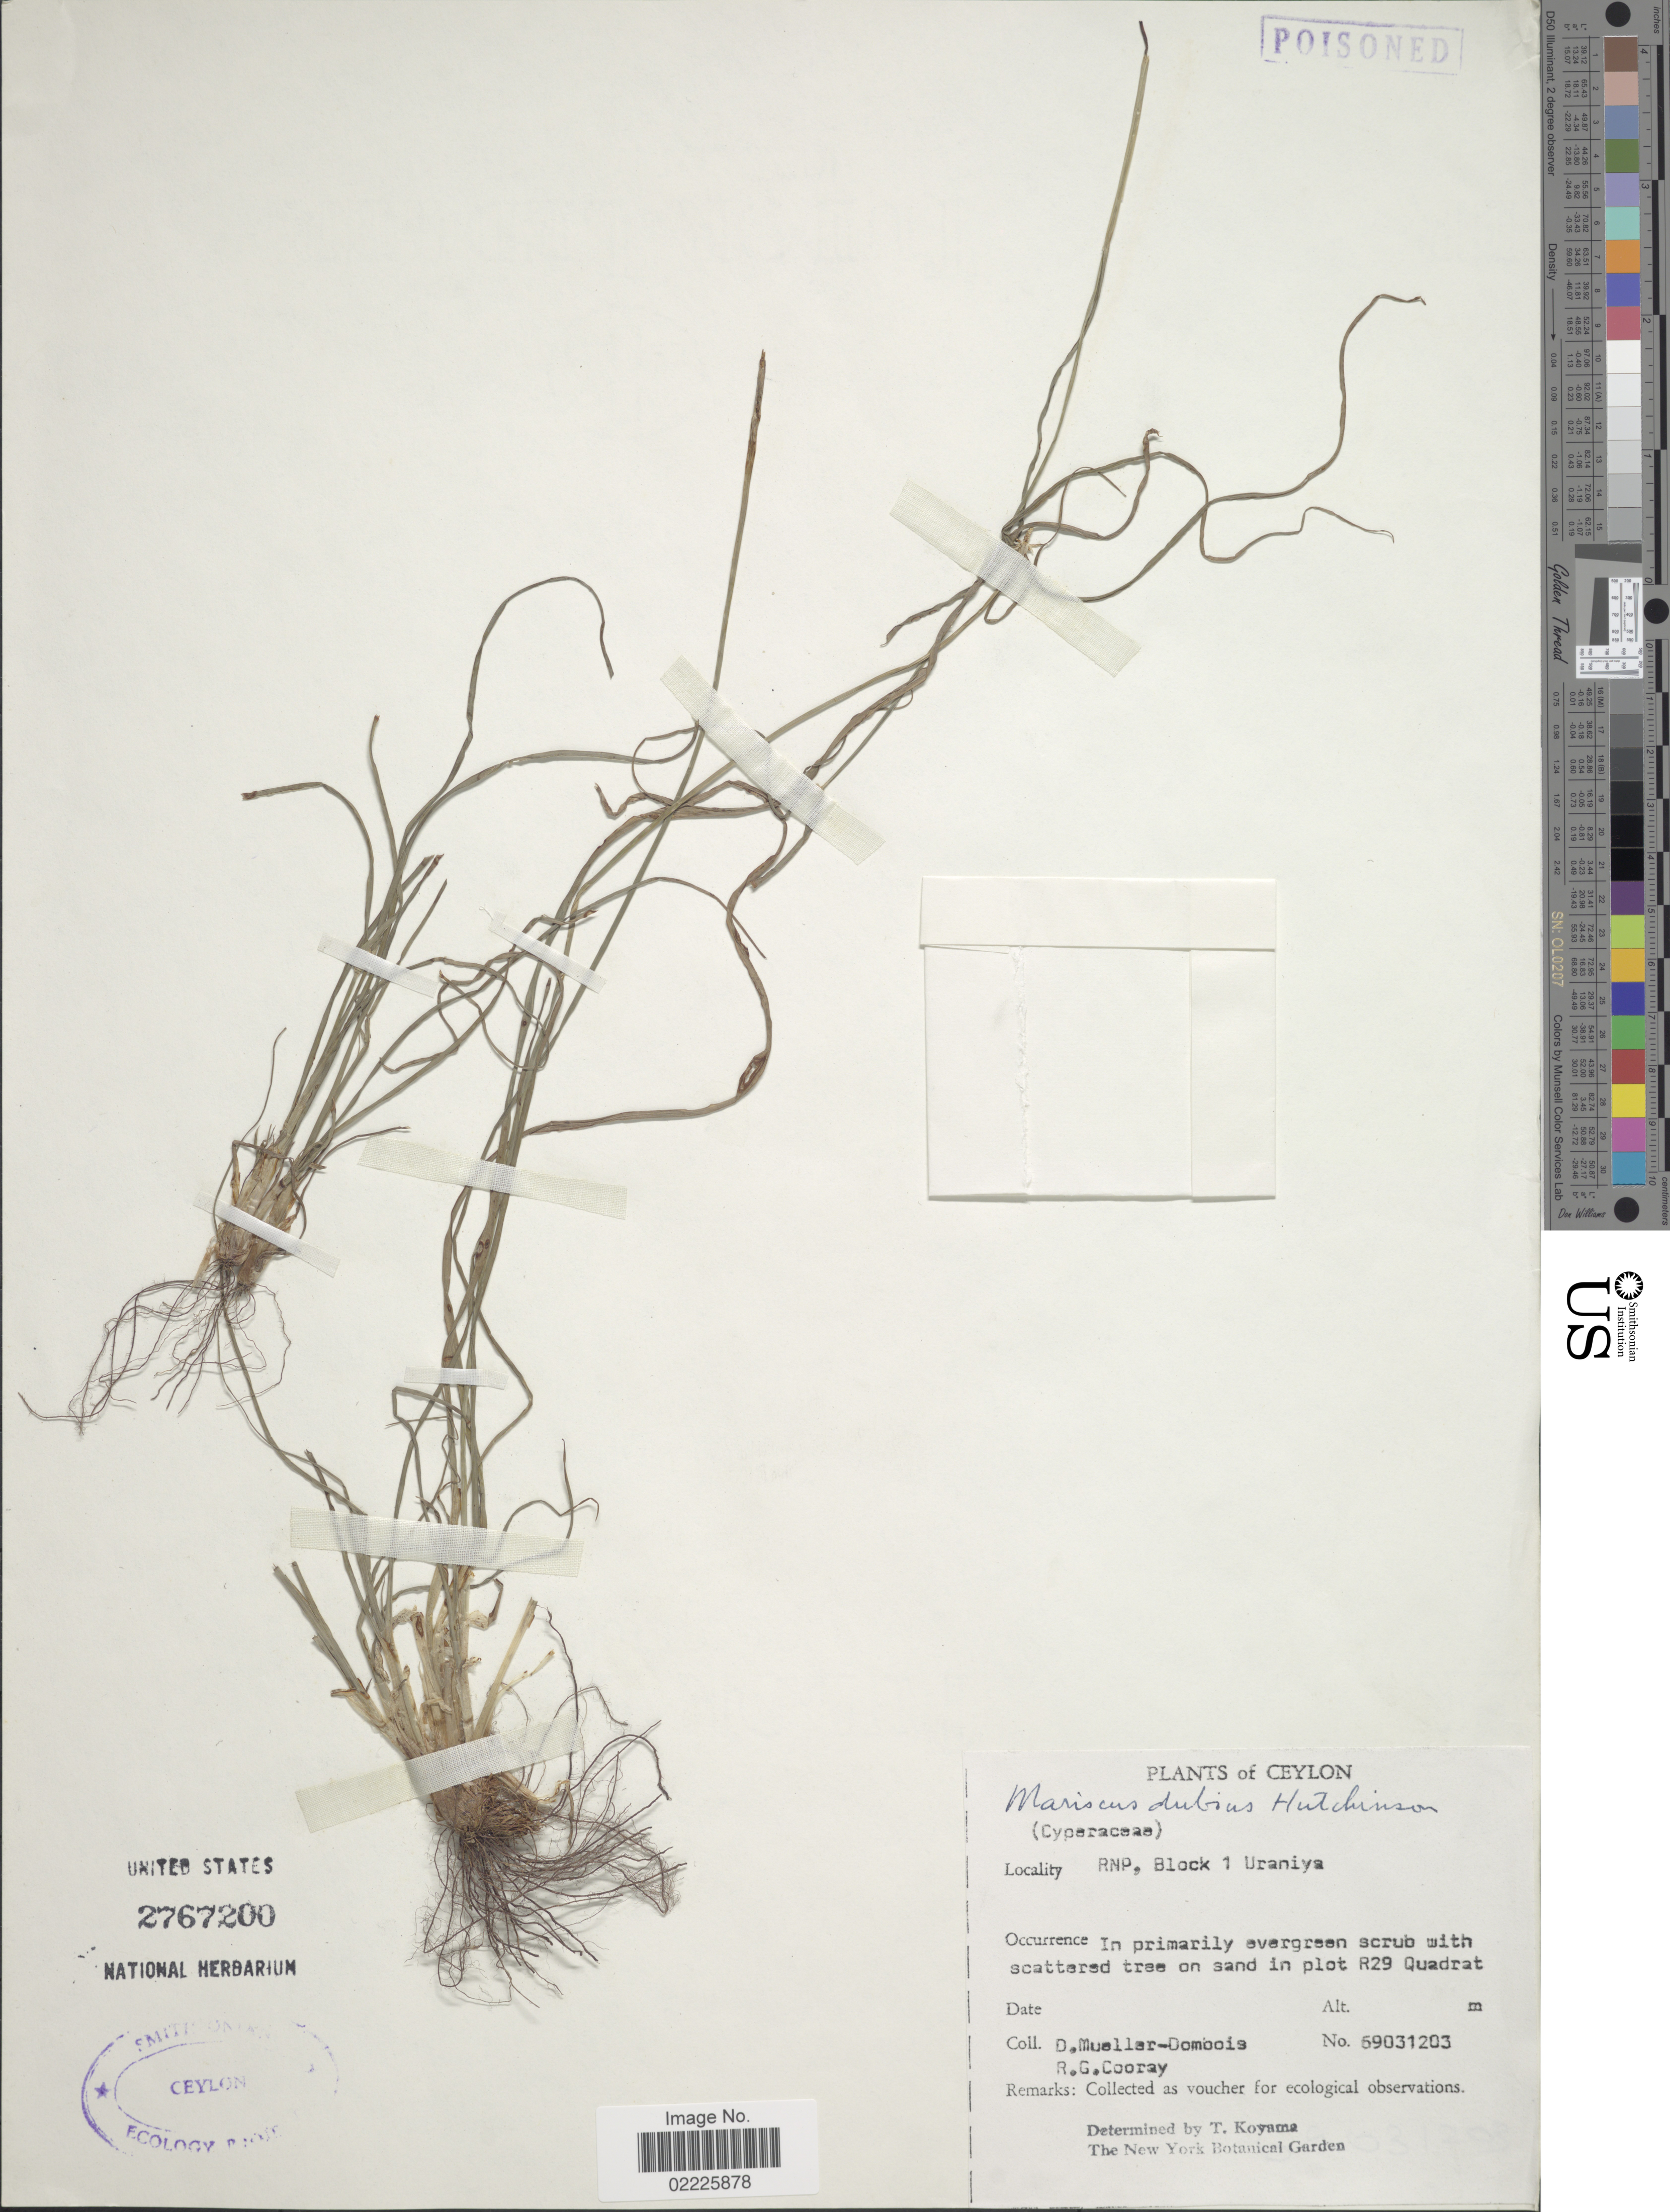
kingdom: Plantae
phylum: Tracheophyta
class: Liliopsida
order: Poales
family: Cyperaceae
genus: Cyperus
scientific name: Cyperus dubius Rottb. var. dubius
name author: Rottb.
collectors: D. Mueller-Dombois & R. Cooray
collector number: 69031203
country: Sri Lanka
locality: Ceylon, RNP, Block 1 Uraniya, on sand in plot R29 Quadrat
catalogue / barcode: US 2767200